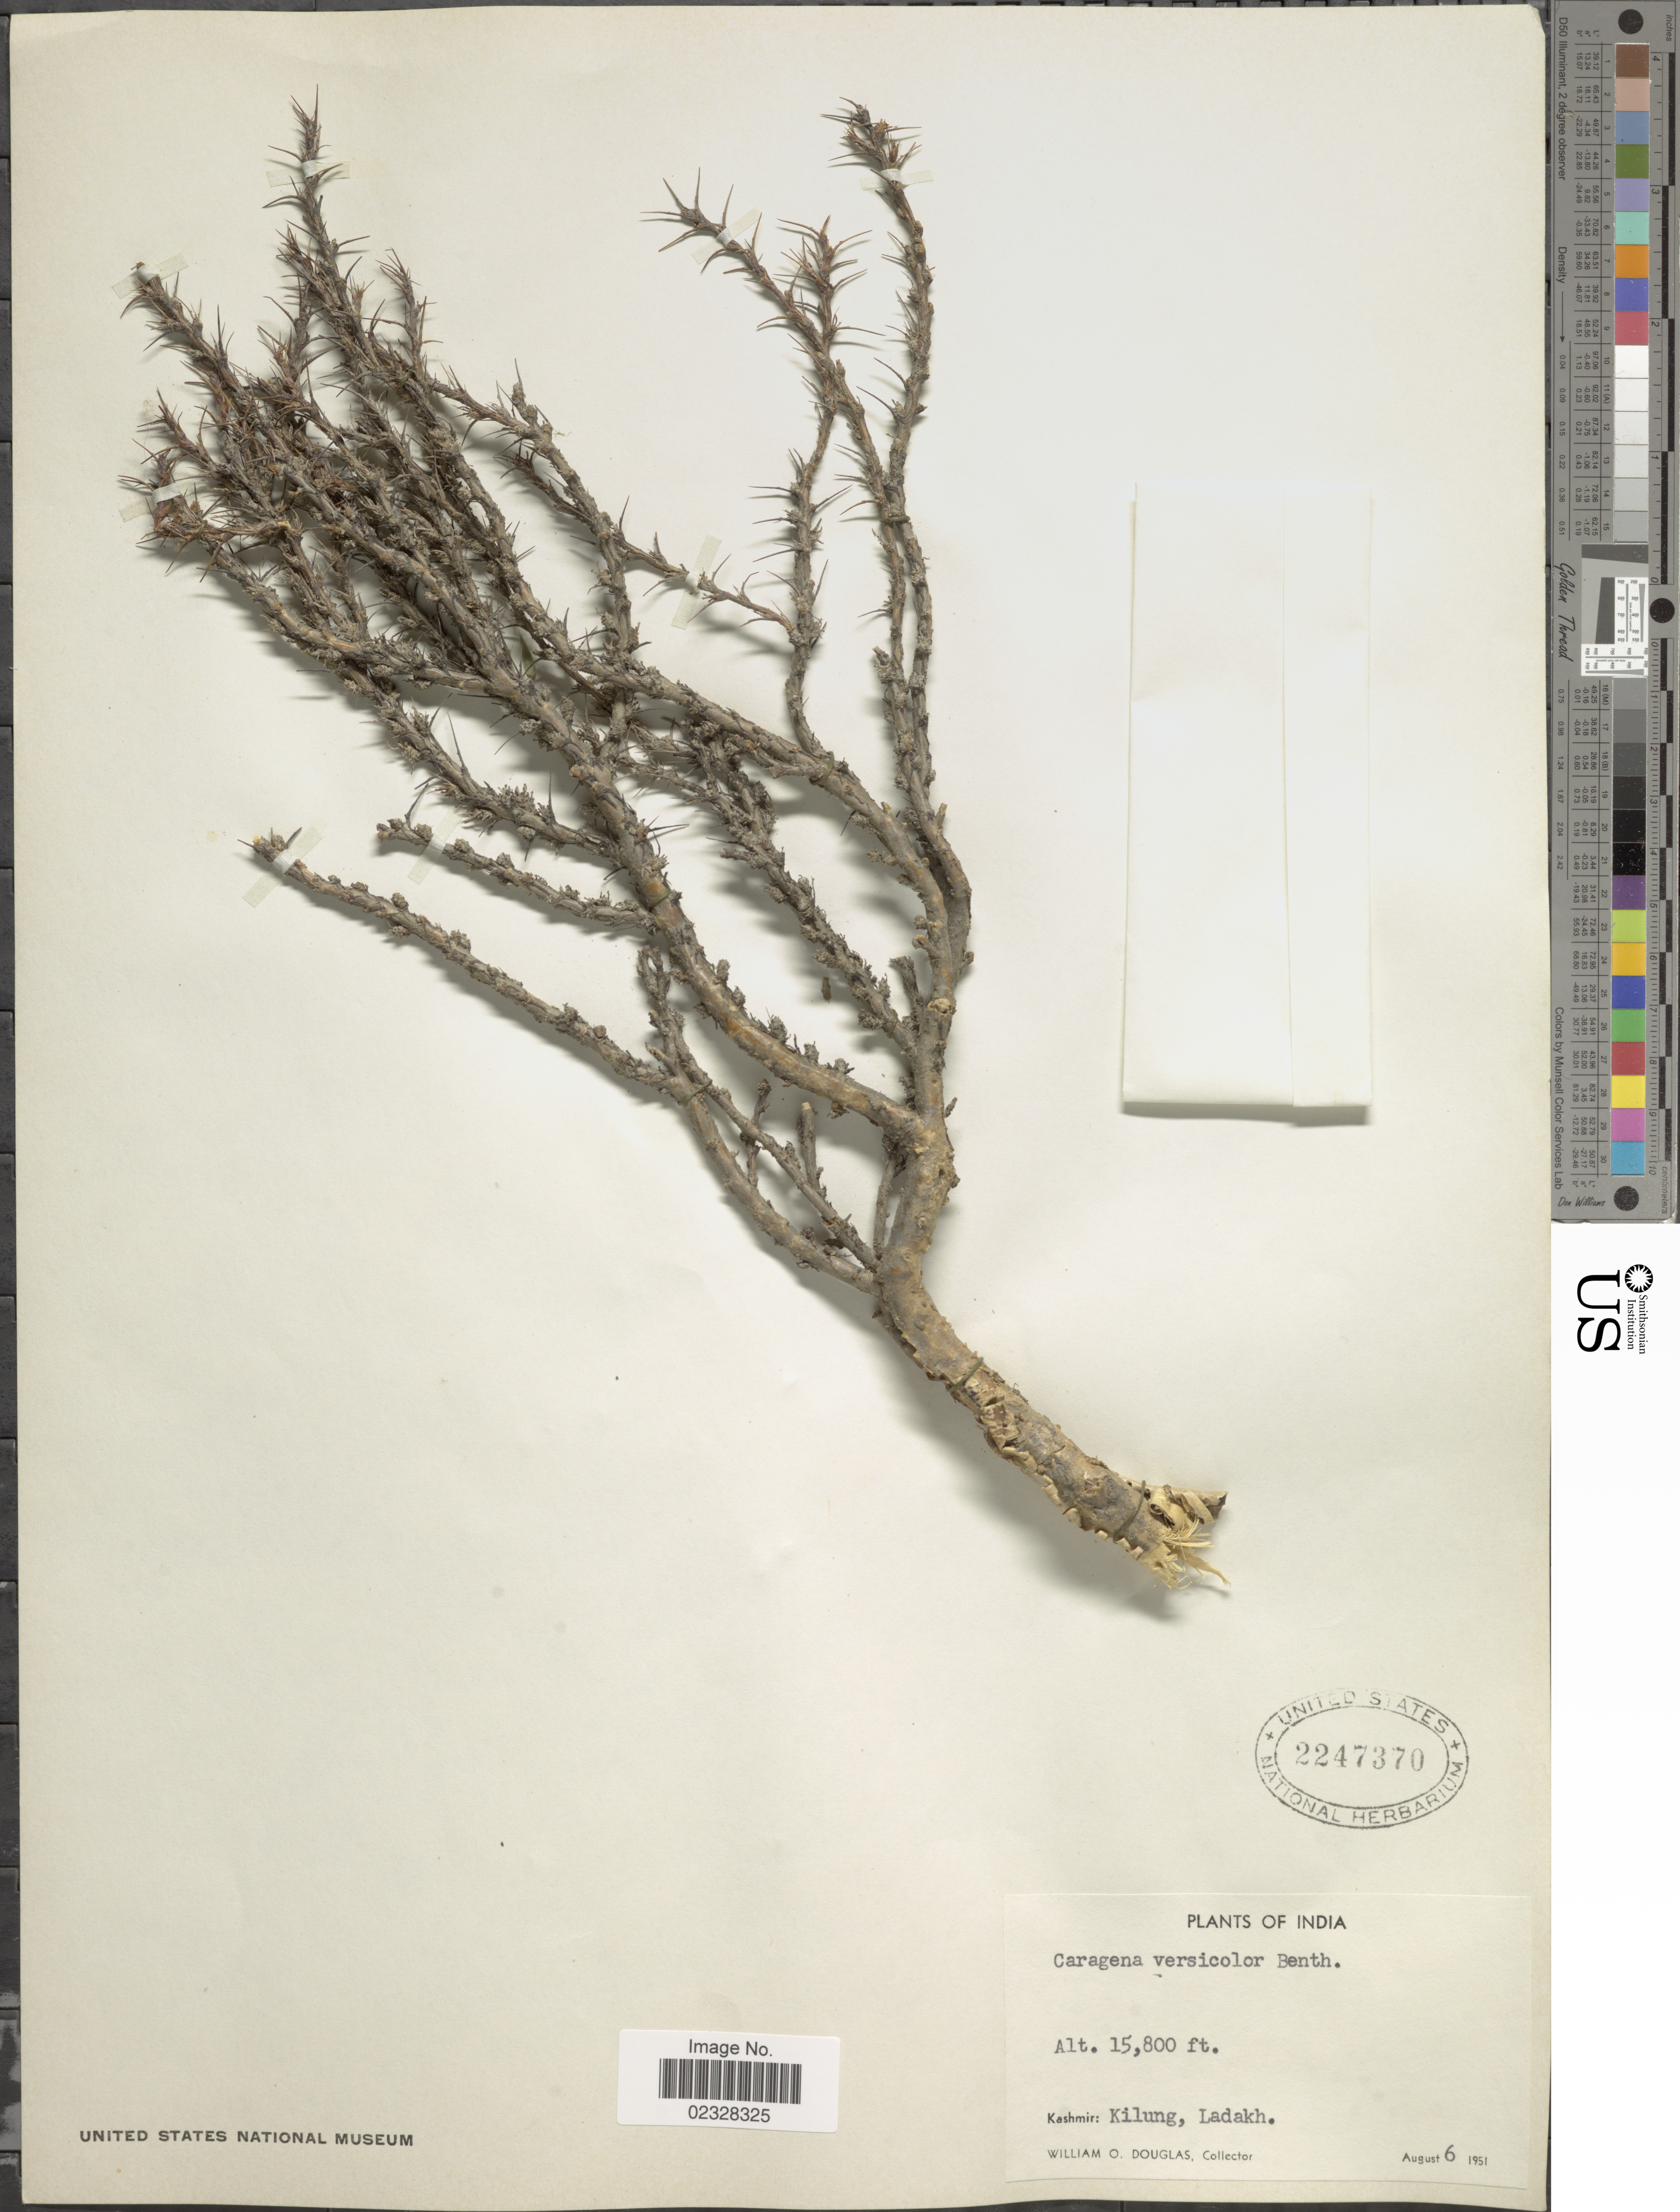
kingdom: Plantae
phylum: Tracheophyta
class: Magnoliopsida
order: Fabales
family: Fabaceae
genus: Caragana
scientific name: Caragana versicolor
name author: Benth.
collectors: W. Douglas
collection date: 1951-08-06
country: India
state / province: Jammu and Kashmir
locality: Kashmir: Kilung, Ladakh.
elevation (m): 4816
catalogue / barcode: US 2247370